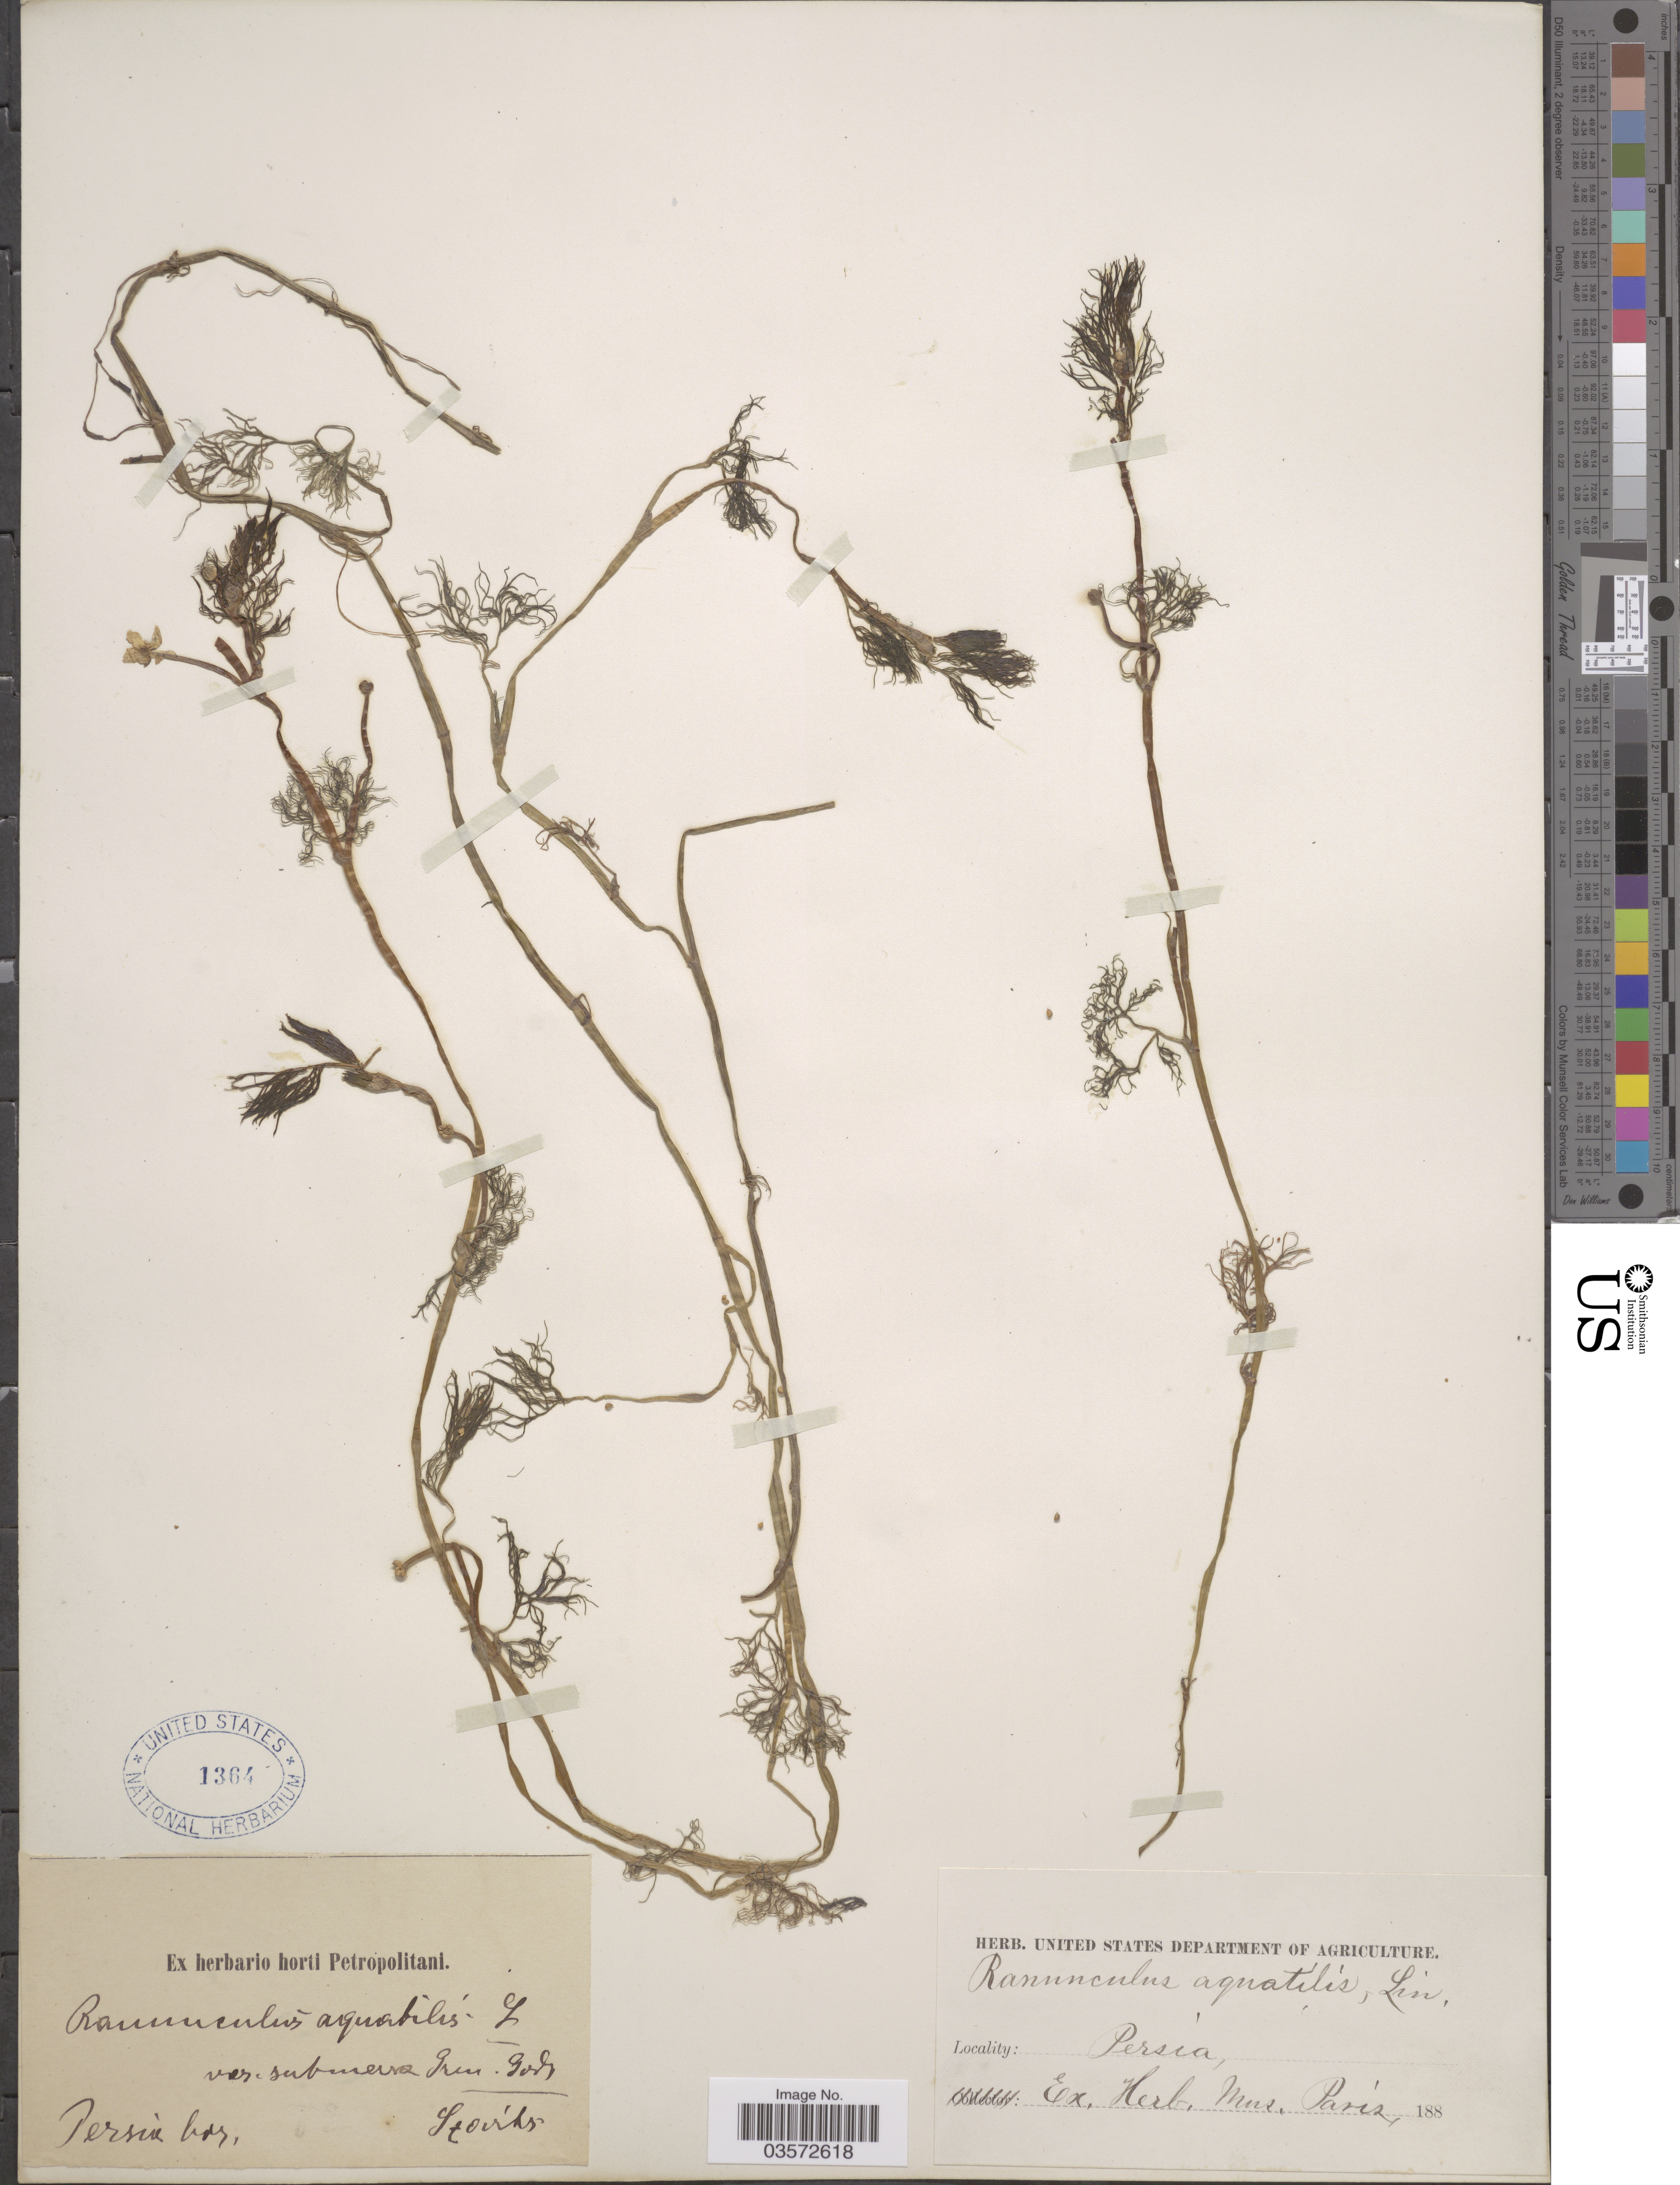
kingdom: Plantae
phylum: Tracheophyta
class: Magnoliopsida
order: Ranunculales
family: Ranunculaceae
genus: Ranunculus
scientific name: Ranunculus flaccidus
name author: Hook. f. & Thomson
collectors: Szovits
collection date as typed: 188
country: Iran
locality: Persia bor. Persia.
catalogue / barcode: US 1304